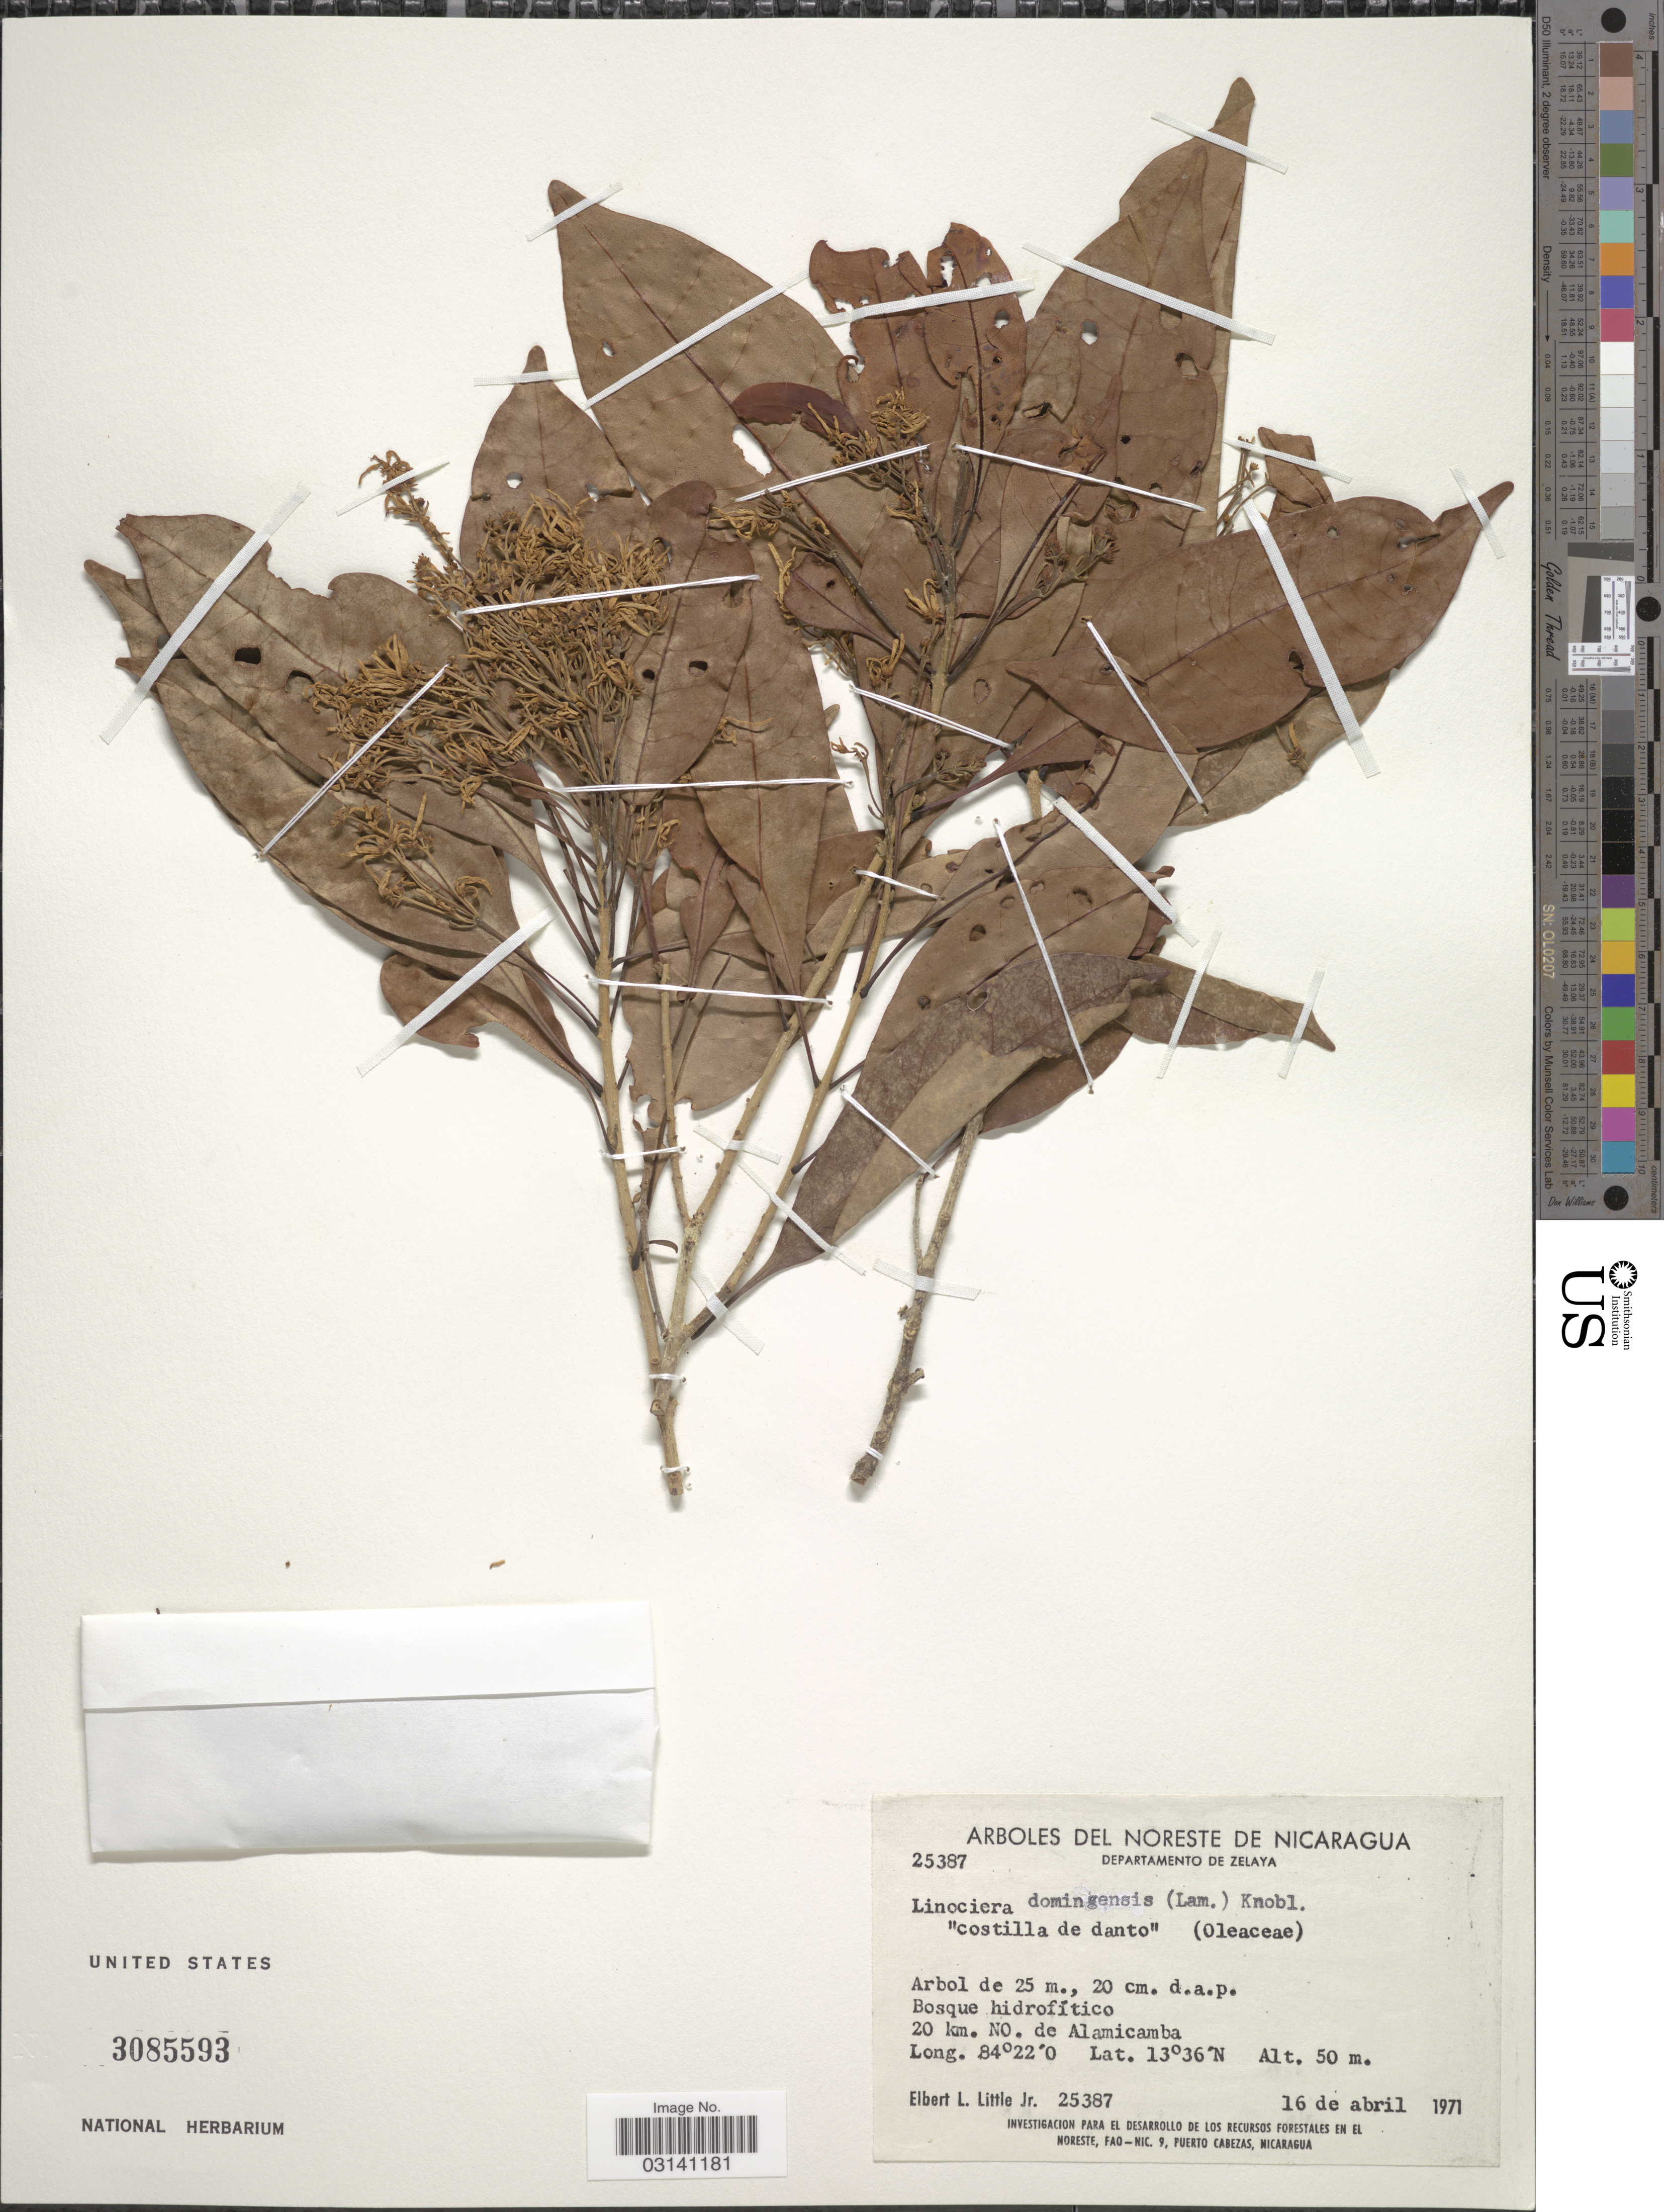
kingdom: Plantae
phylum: Tracheophyta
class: Magnoliopsida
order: Lamiales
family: Oleaceae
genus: Chionanthus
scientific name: Chionanthus domingensis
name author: Lam.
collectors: E. L. Little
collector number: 25387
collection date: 1971-04-16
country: Nicaragua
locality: Arboles del Noreste de Nicaragua, Departamento de Zelaya, 20 km. NO. de Alamicamba.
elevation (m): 50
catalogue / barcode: US 3085593